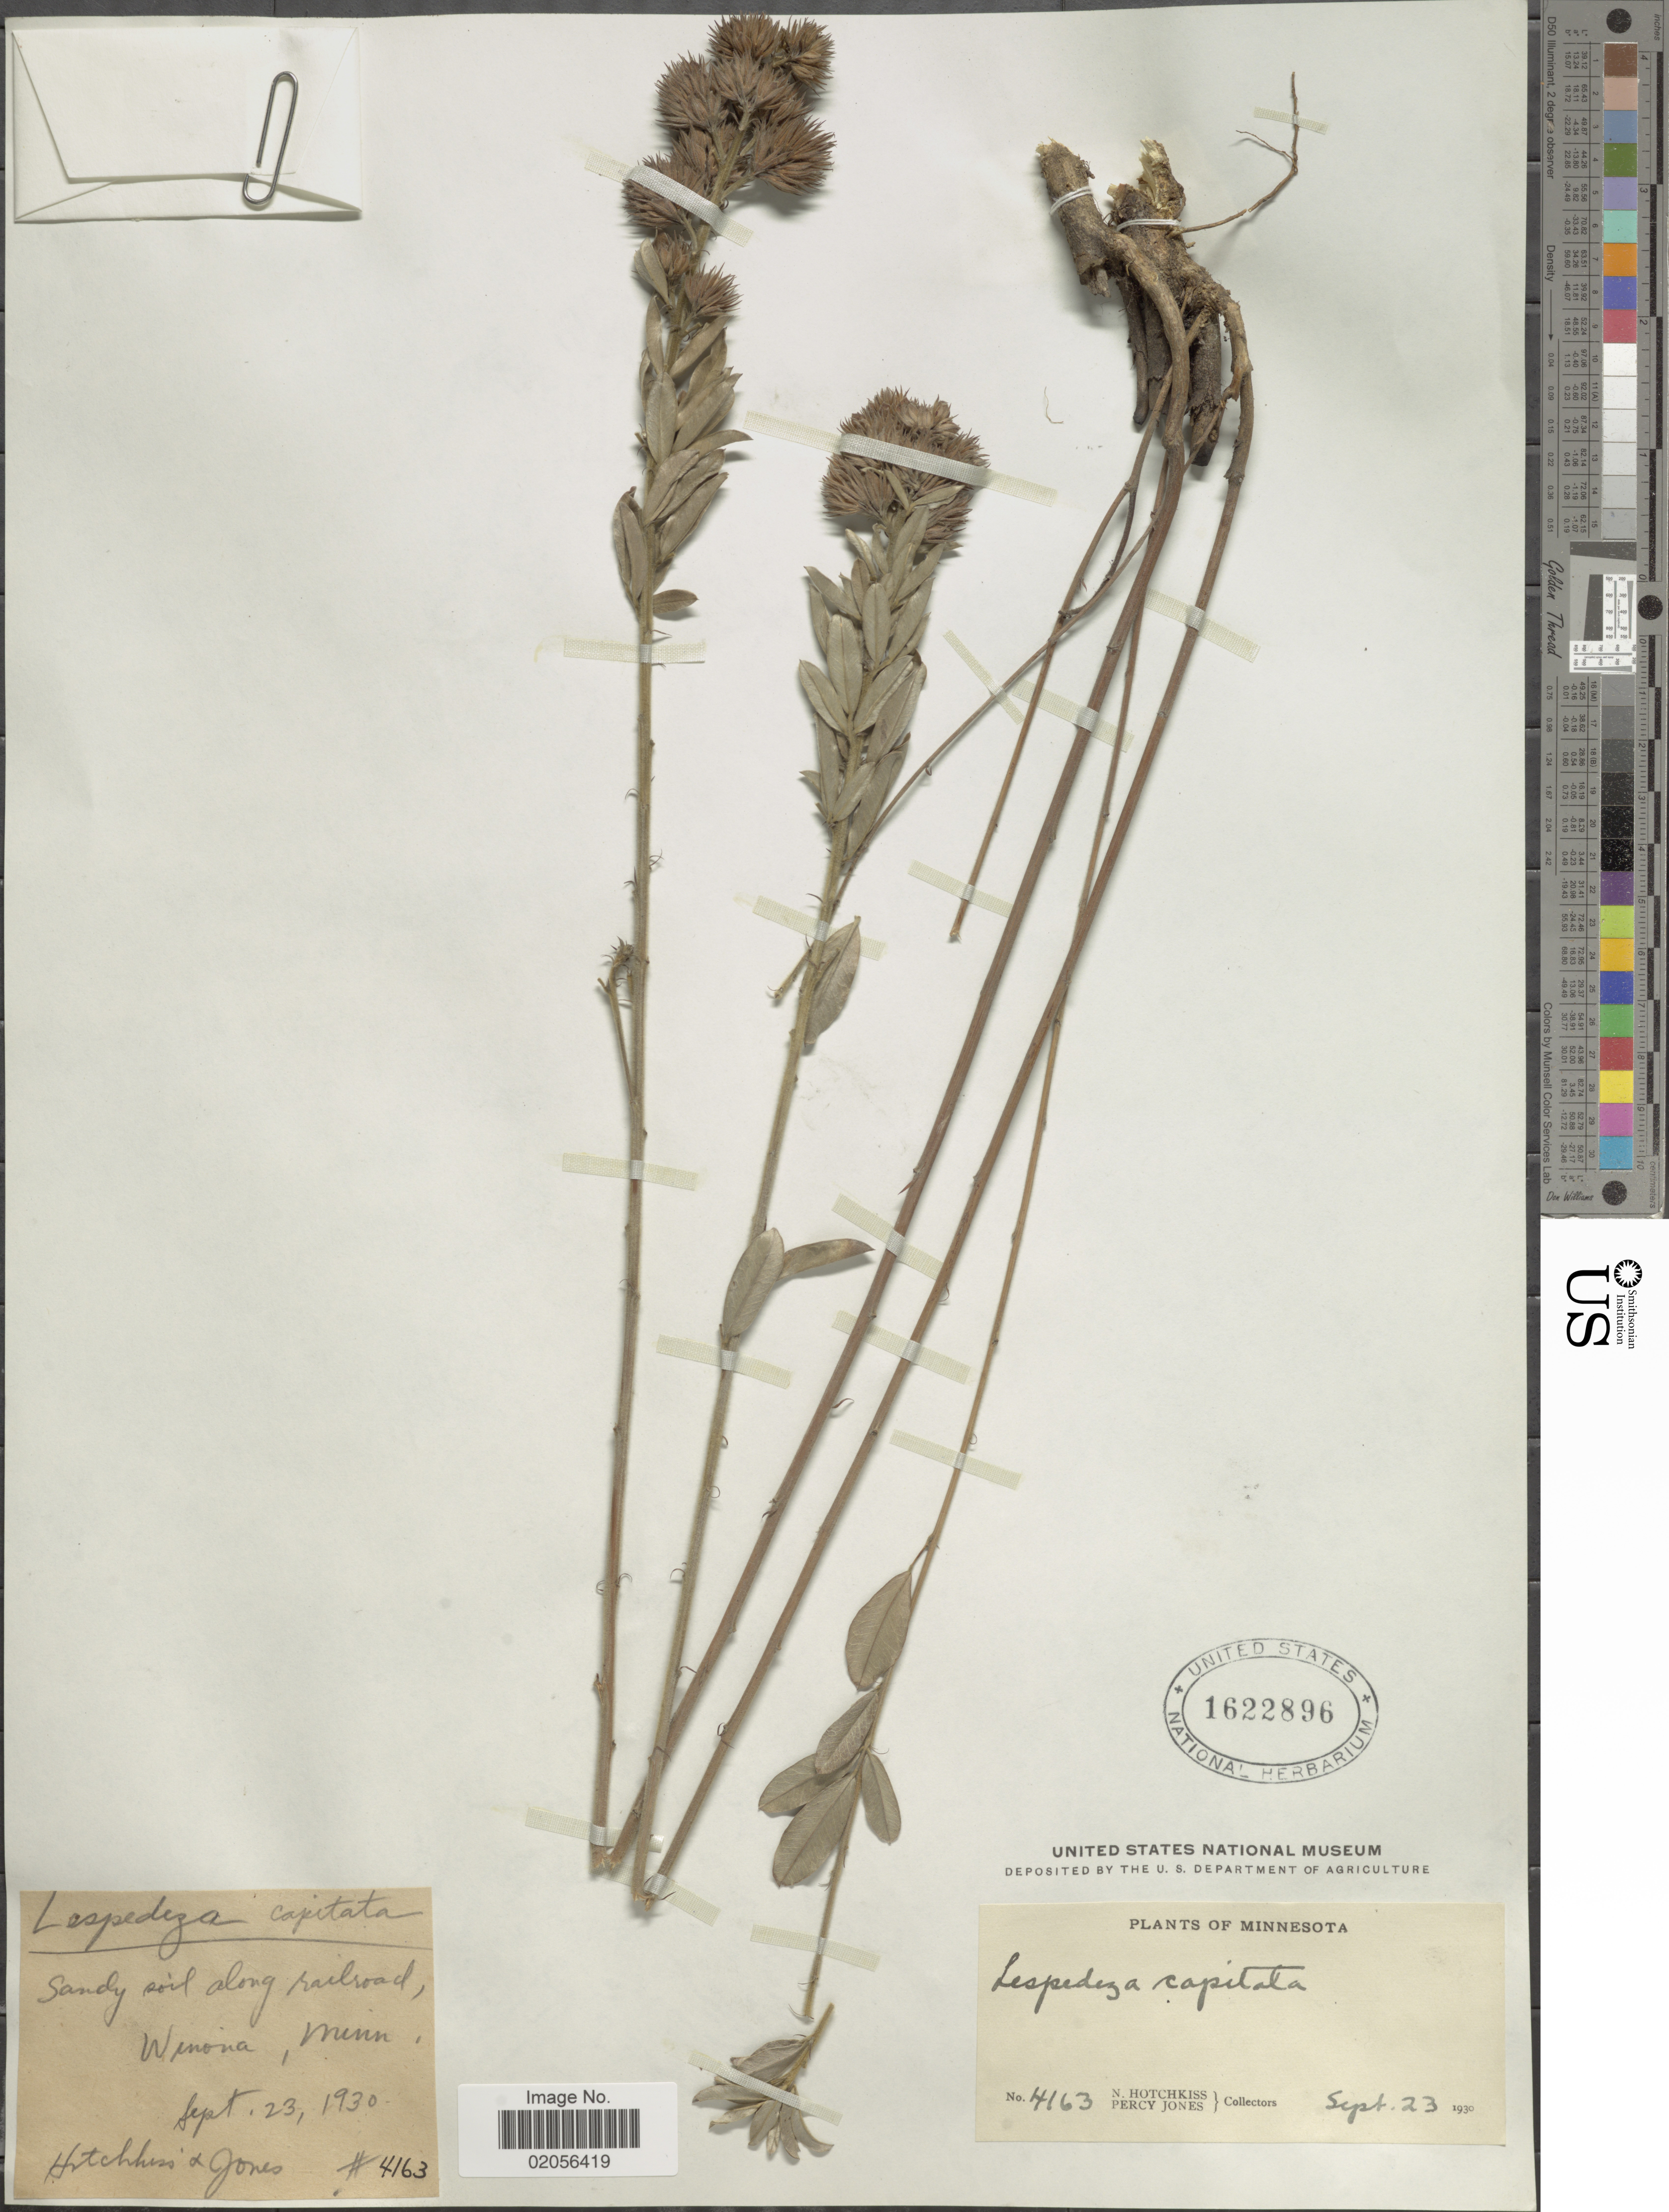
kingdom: Plantae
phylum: Tracheophyta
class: Magnoliopsida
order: Fabales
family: Fabaceae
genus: Lespedeza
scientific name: Lespedeza capitata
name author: Michx.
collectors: N. Hotchkiss & P. Jones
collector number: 4163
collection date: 1930-09-23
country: United States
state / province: Minnesota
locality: Sandy soil along railroad, Wenona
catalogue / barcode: US 1622896